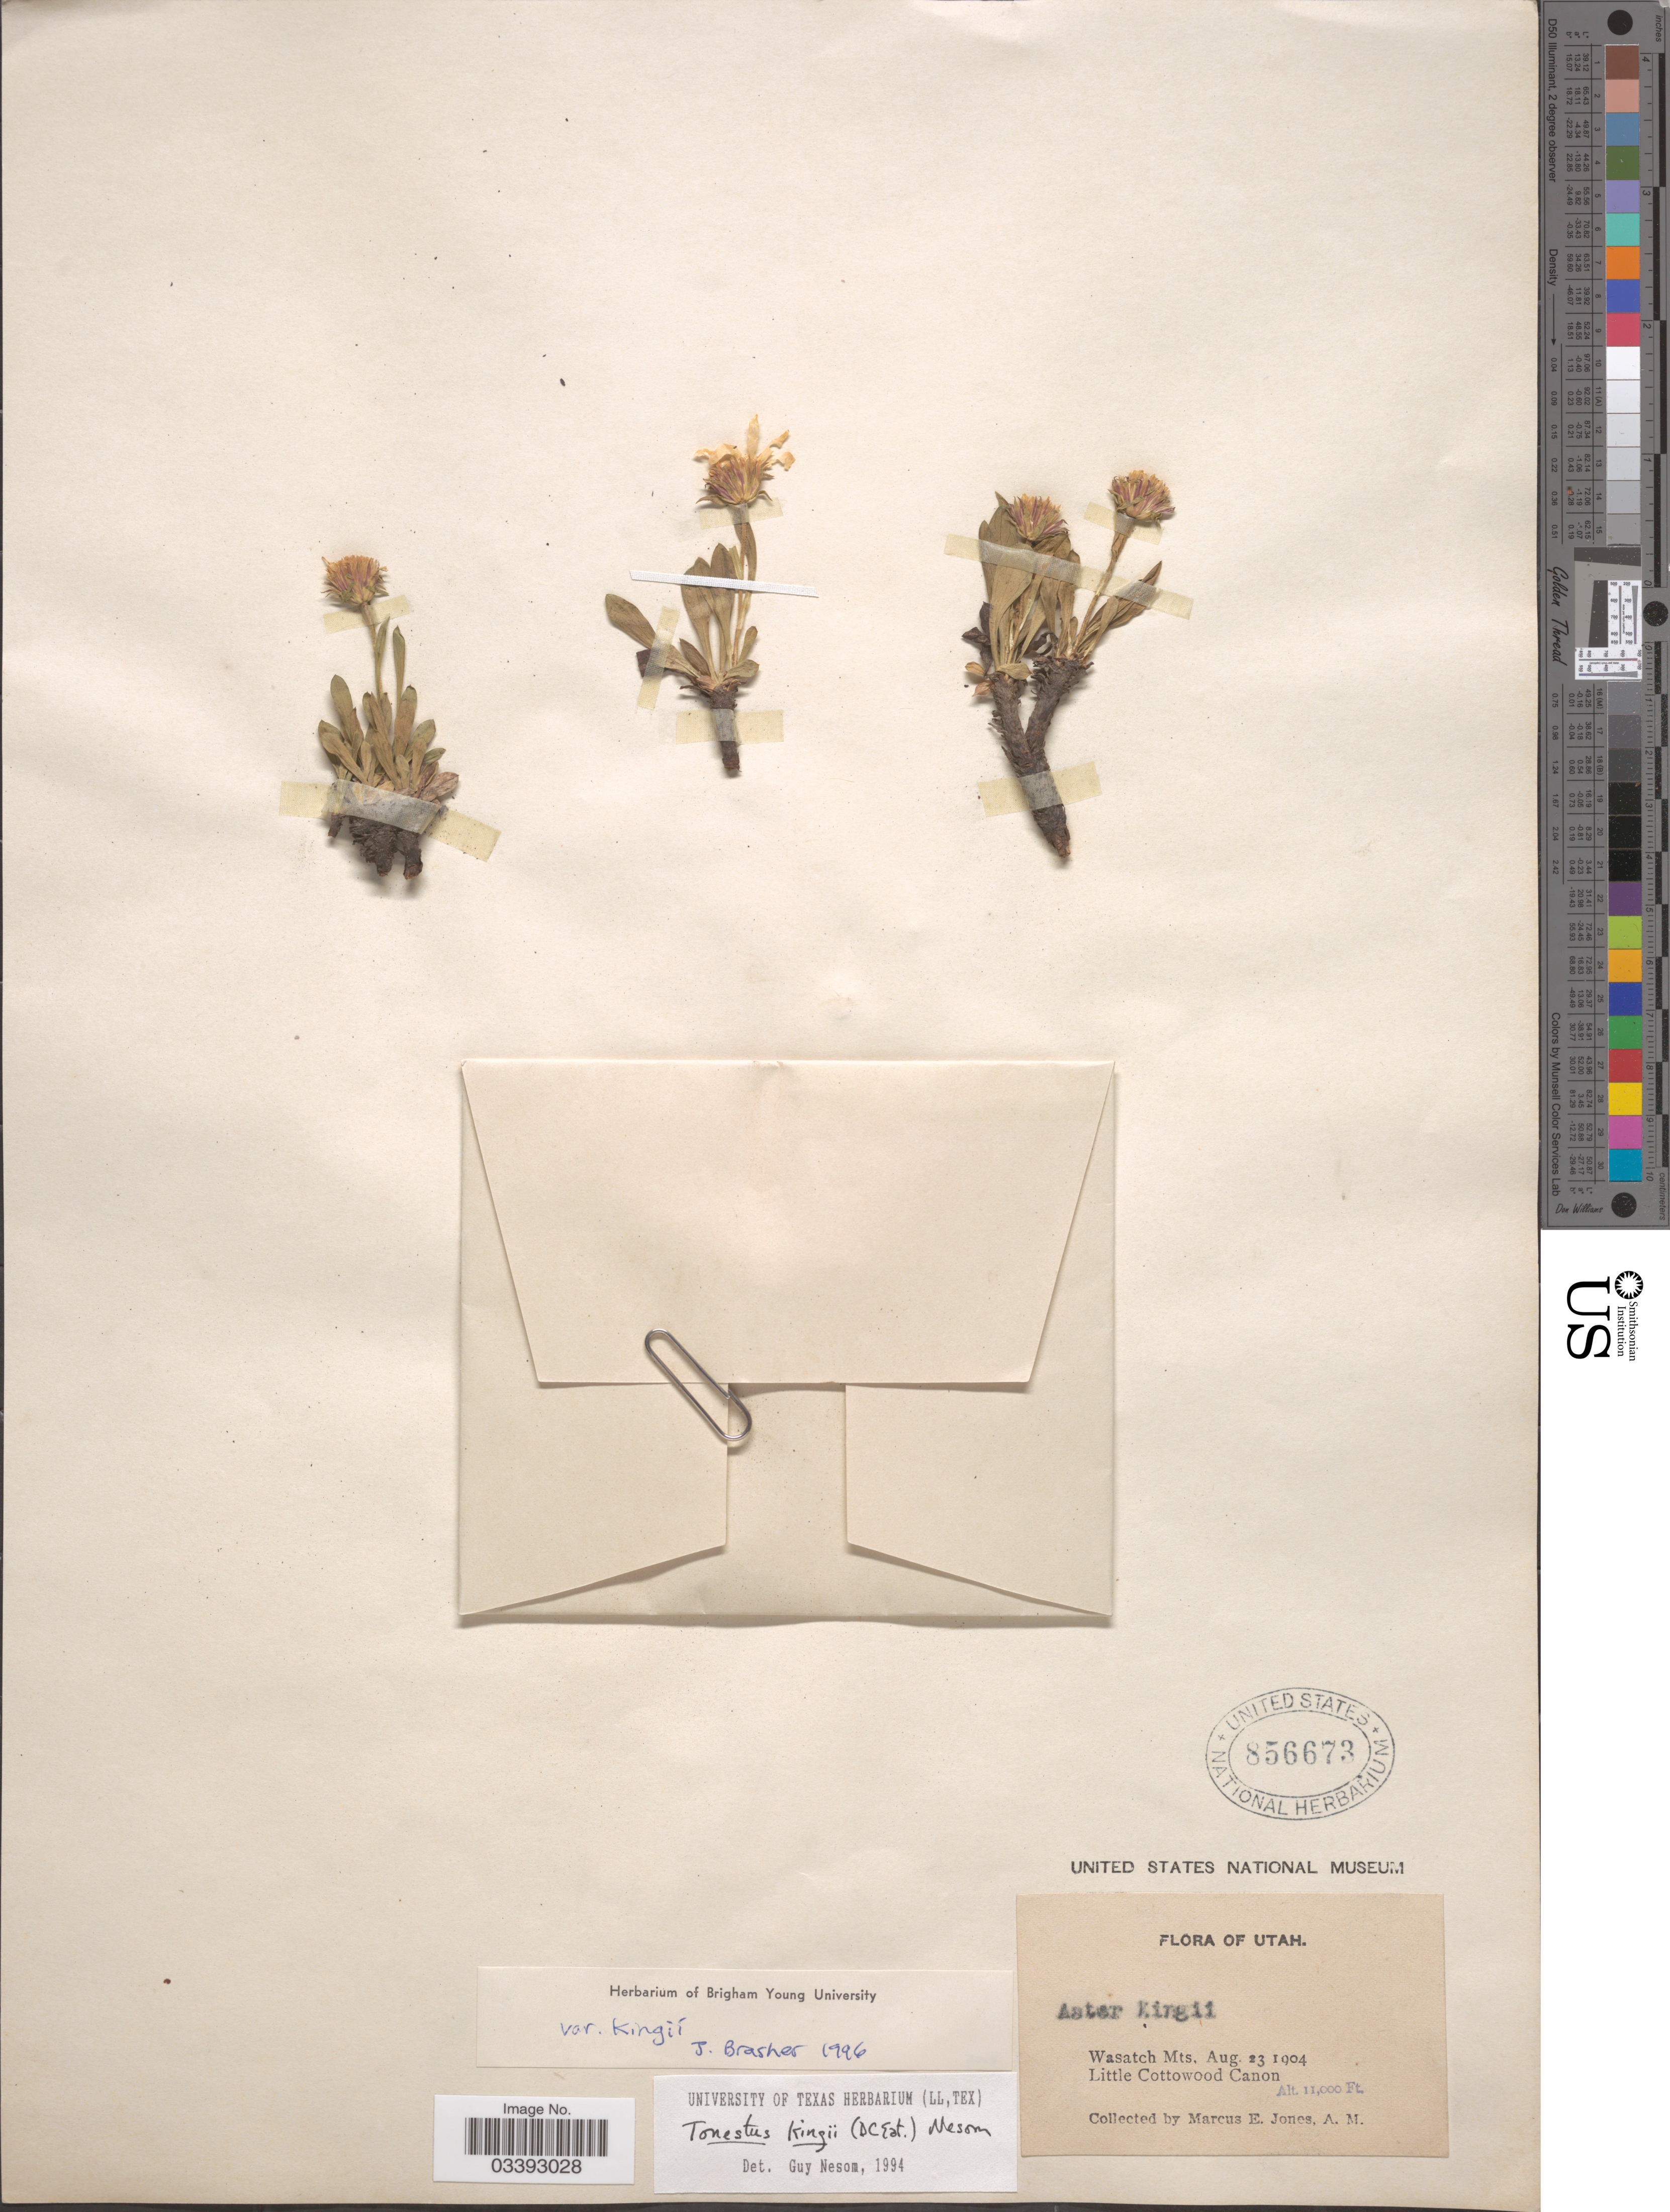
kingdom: Plantae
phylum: Tracheophyta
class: Magnoliopsida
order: Asterales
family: Asteraceae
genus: Tonestus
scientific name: Tonestus kingii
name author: (D.C. Eaton) G.L. Nesom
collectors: M. E. Jones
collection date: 1904-08-23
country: United States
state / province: Utah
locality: Wasatch Mts., Little Cottowood Canon.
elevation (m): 3353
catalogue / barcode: US 856673